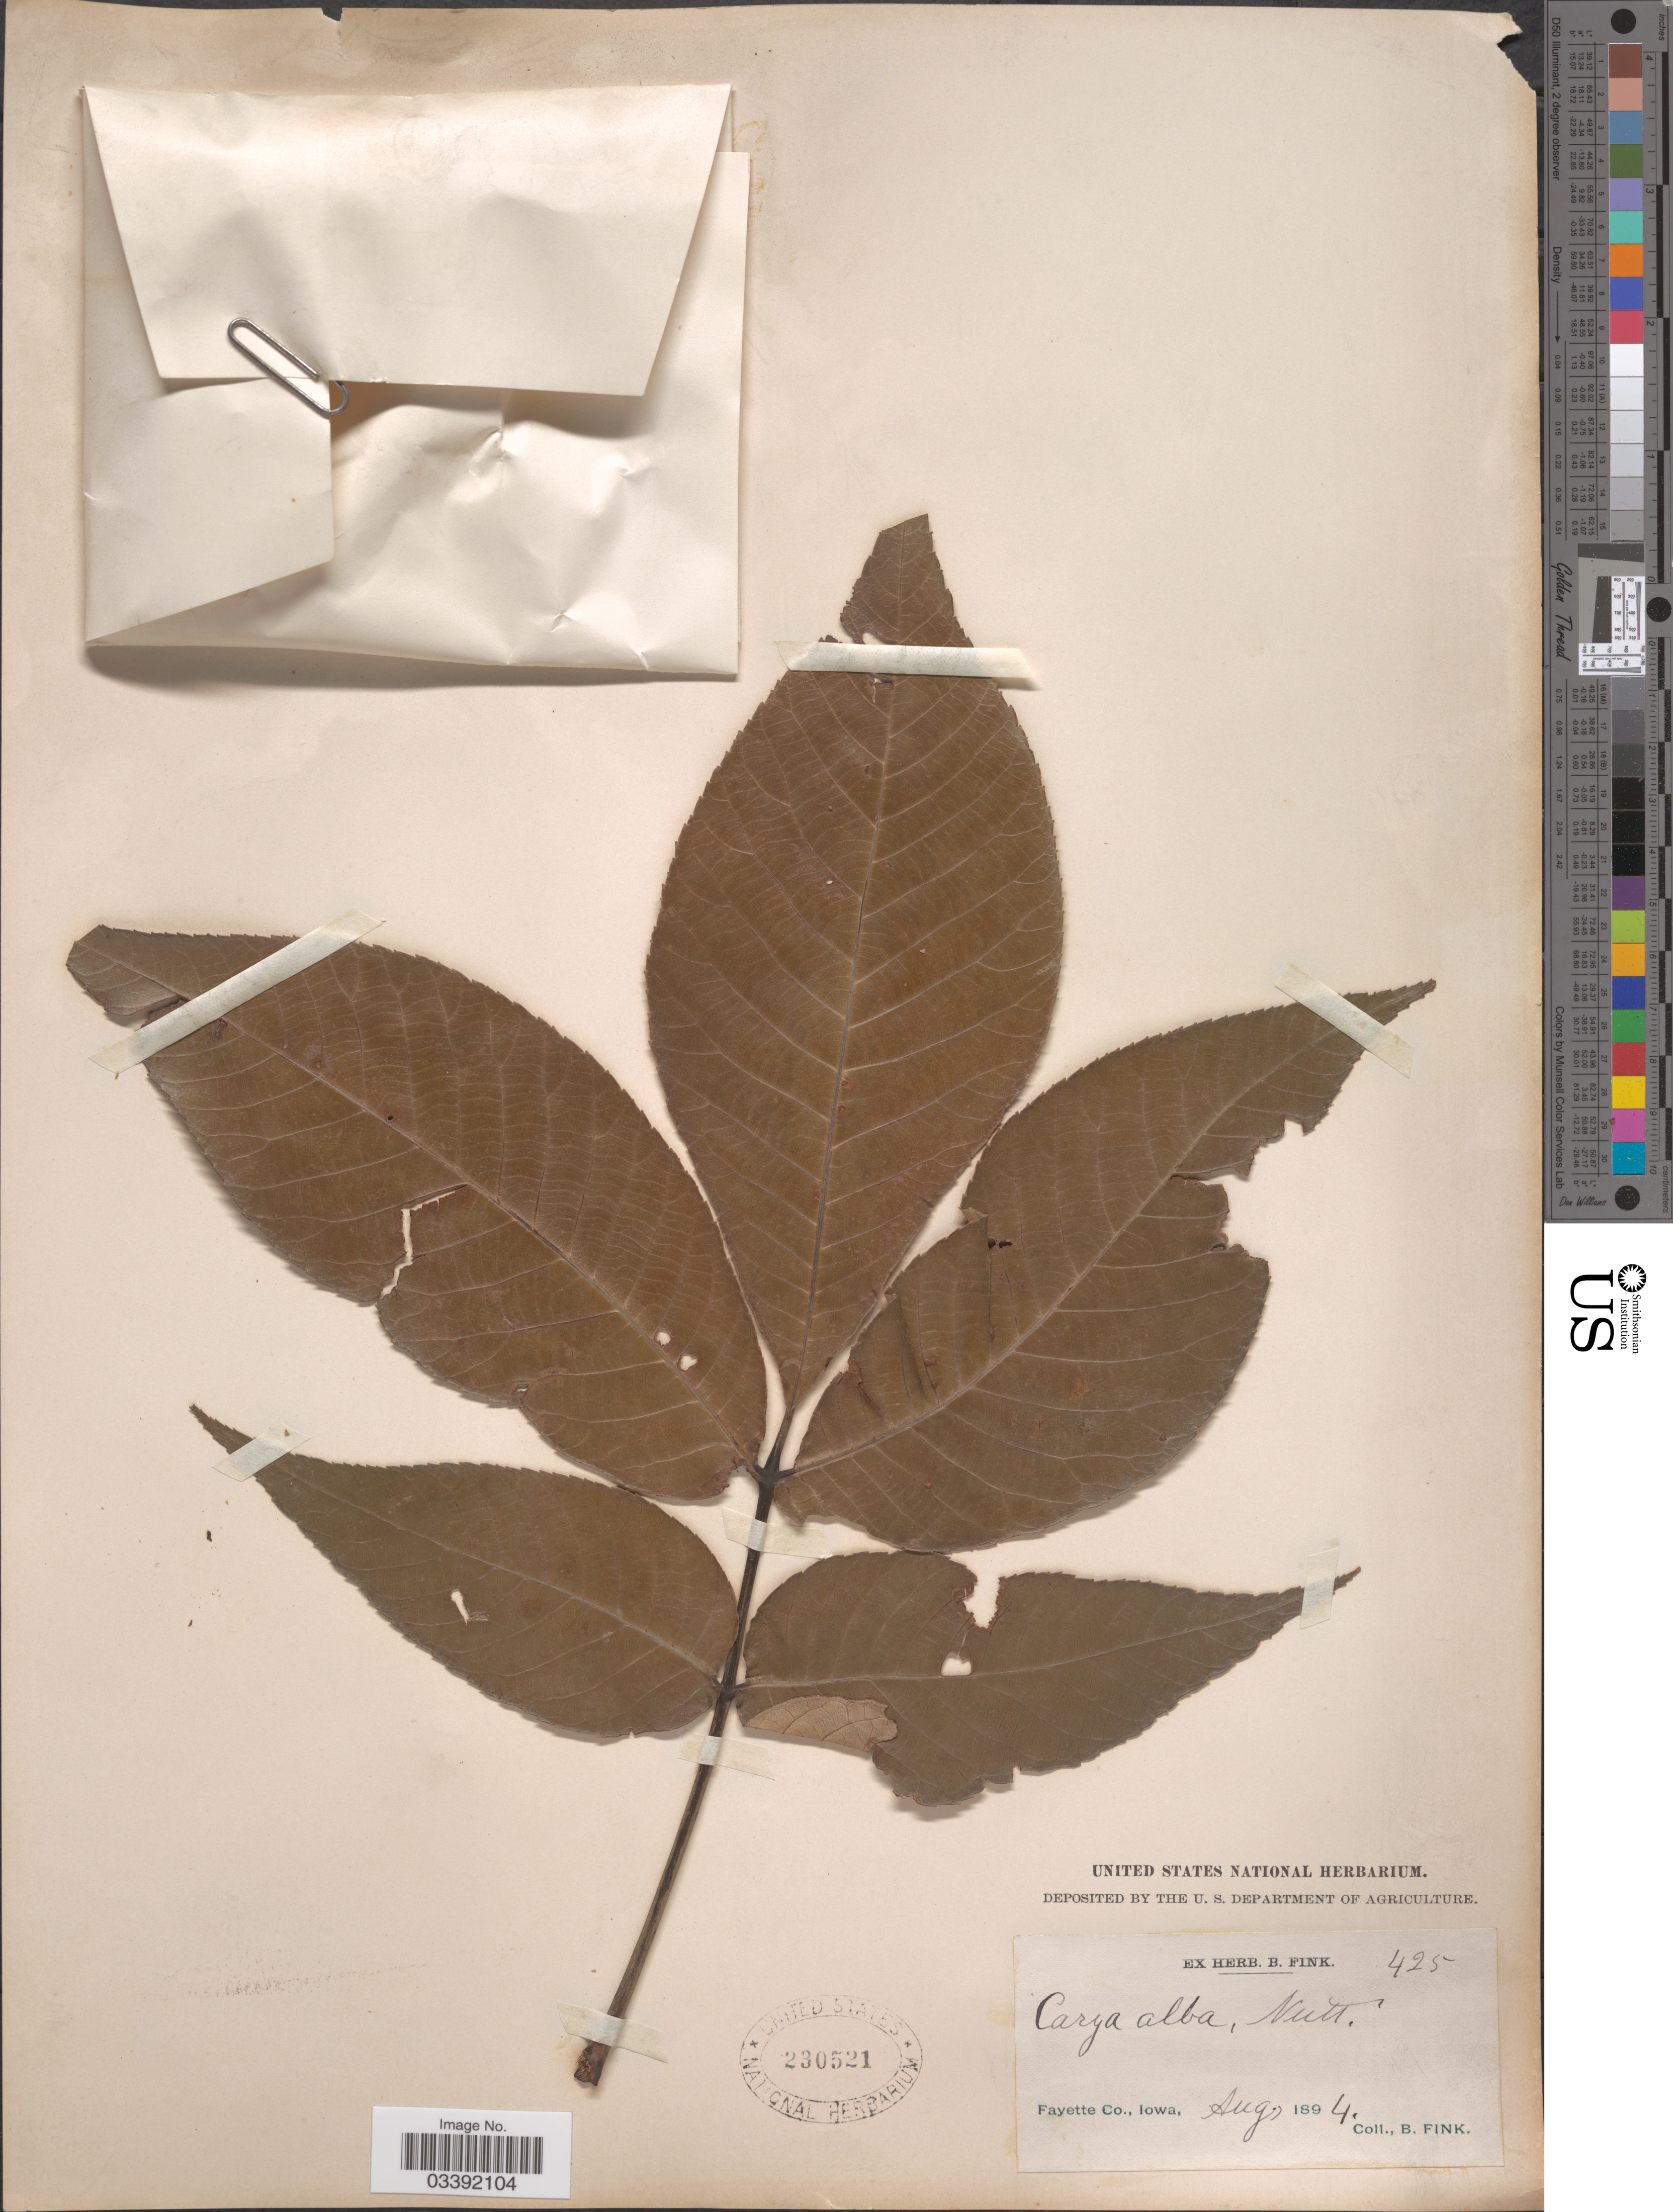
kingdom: Plantae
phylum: Tracheophyta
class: Magnoliopsida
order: Fagales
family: Juglandaceae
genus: Carya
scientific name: Carya ovata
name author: (Mill.) K. Koch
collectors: B. Fink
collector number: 425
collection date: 1894-08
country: United States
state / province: Iowa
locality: Fayette Co.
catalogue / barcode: US 230521